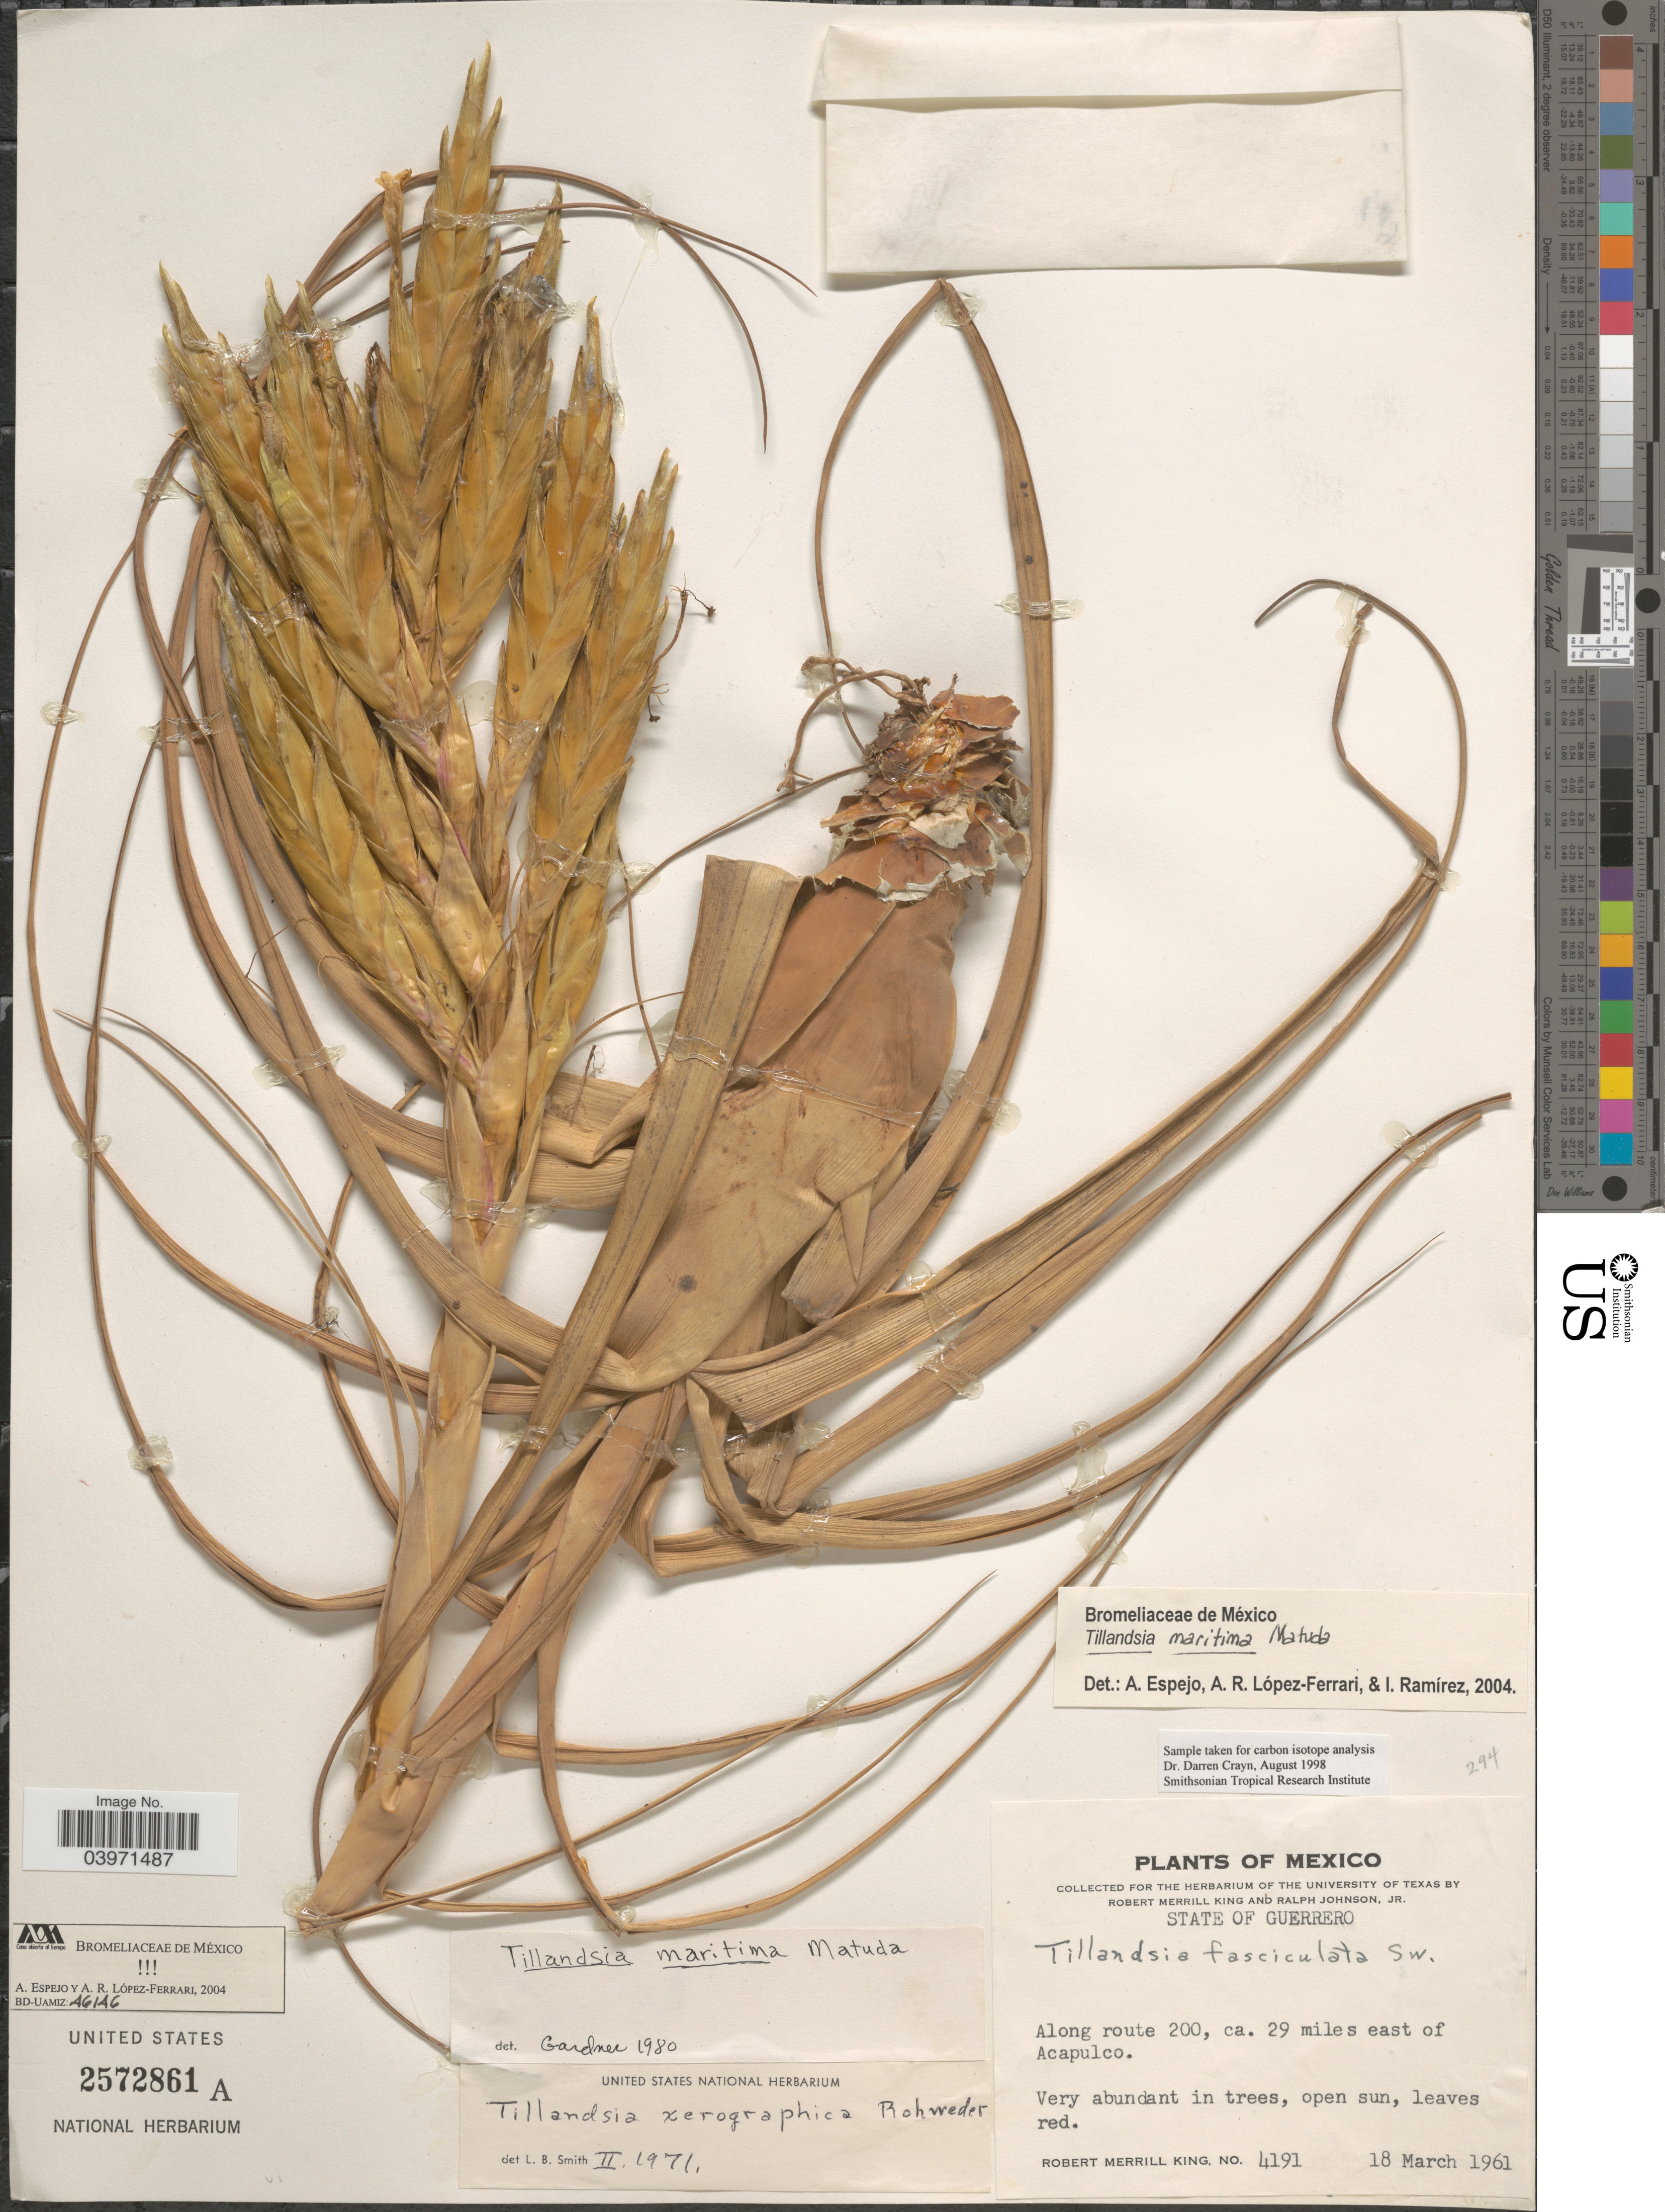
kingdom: Plantae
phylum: Tracheophyta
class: Liliopsida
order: Poales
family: Bromeliaceae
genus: Tillandsia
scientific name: Tillandsia maritima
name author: Matuda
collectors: R. M. King & R. Johnson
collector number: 4191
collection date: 1961-03-18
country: Mexico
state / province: Guerrero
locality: Along route 200, ca. 29 miles east of Acapulco.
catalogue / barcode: US 2572861A